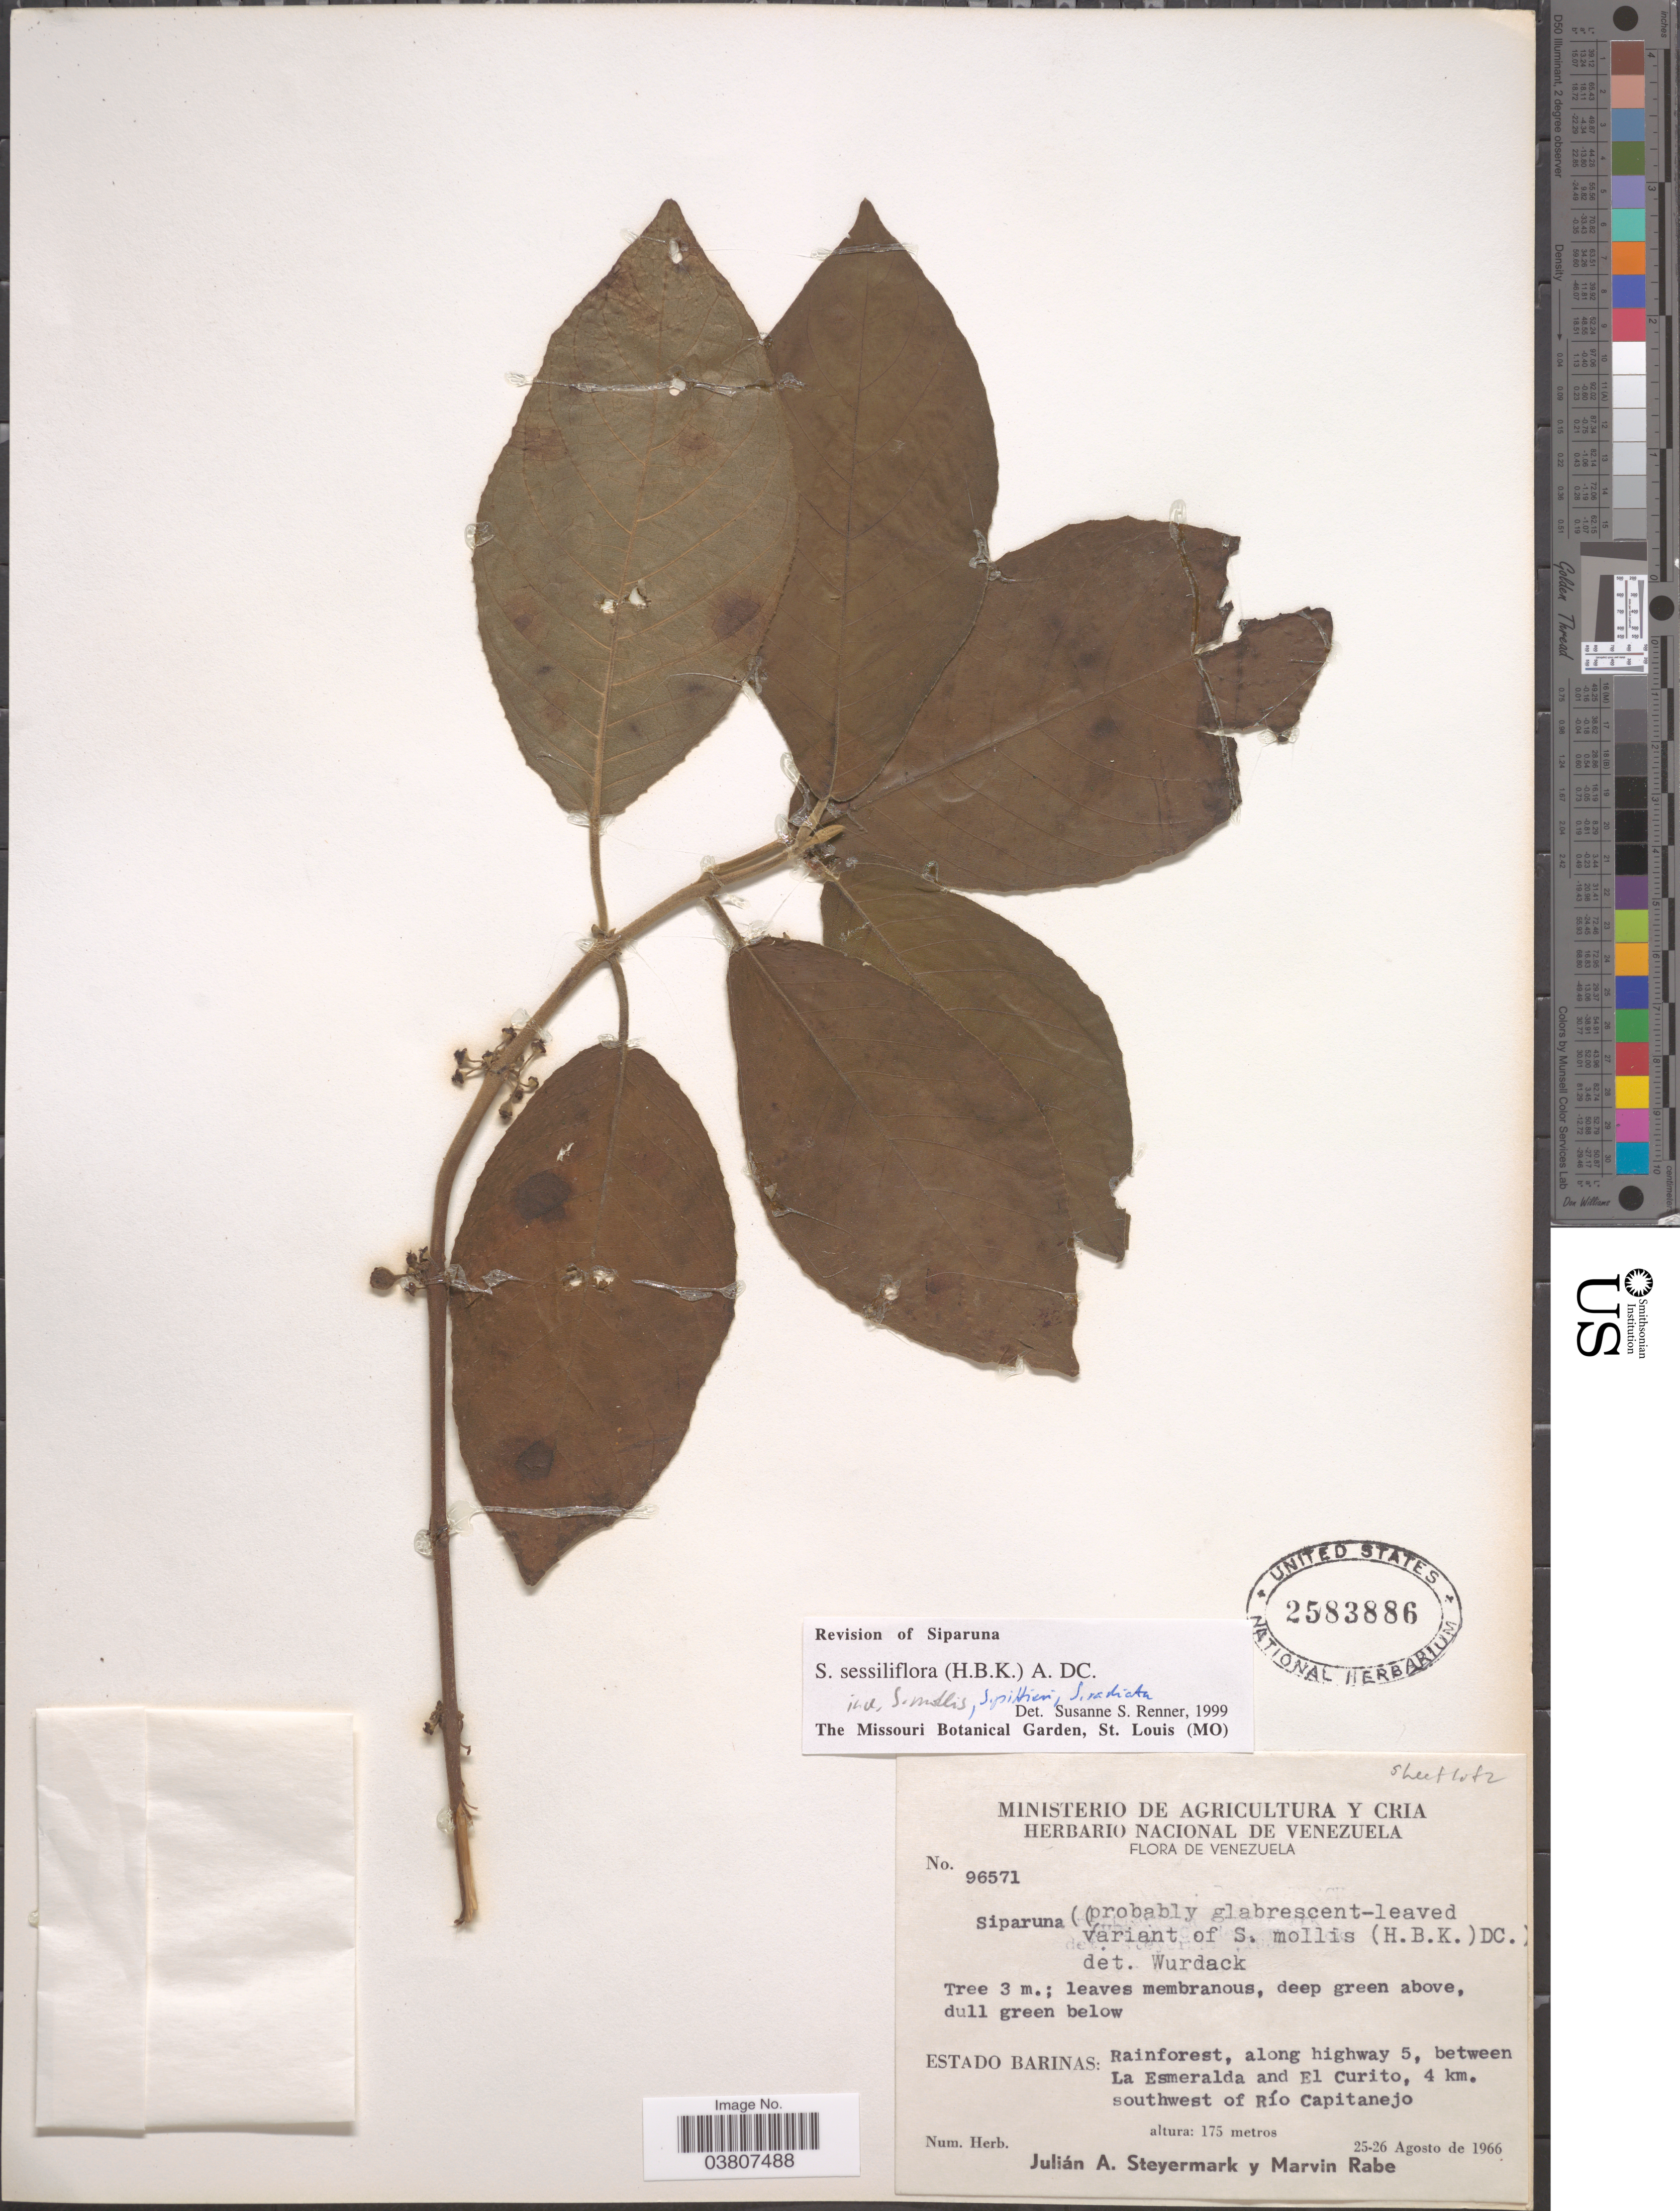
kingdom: Plantae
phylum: Tracheophyta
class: Magnoliopsida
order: Laurales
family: Siparunaceae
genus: Siparuna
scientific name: Siparuna sessiliflora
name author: (Kunth) A. DC.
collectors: J. Steyermark & M. Rabe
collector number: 96571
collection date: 1966-08-25/1966-08-26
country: Venezuela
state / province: Barinas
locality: Along highway 5, between La Esmeralda and El Curito, 4 km. southwest of Río Capitanejo.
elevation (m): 175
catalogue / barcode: US 2583886